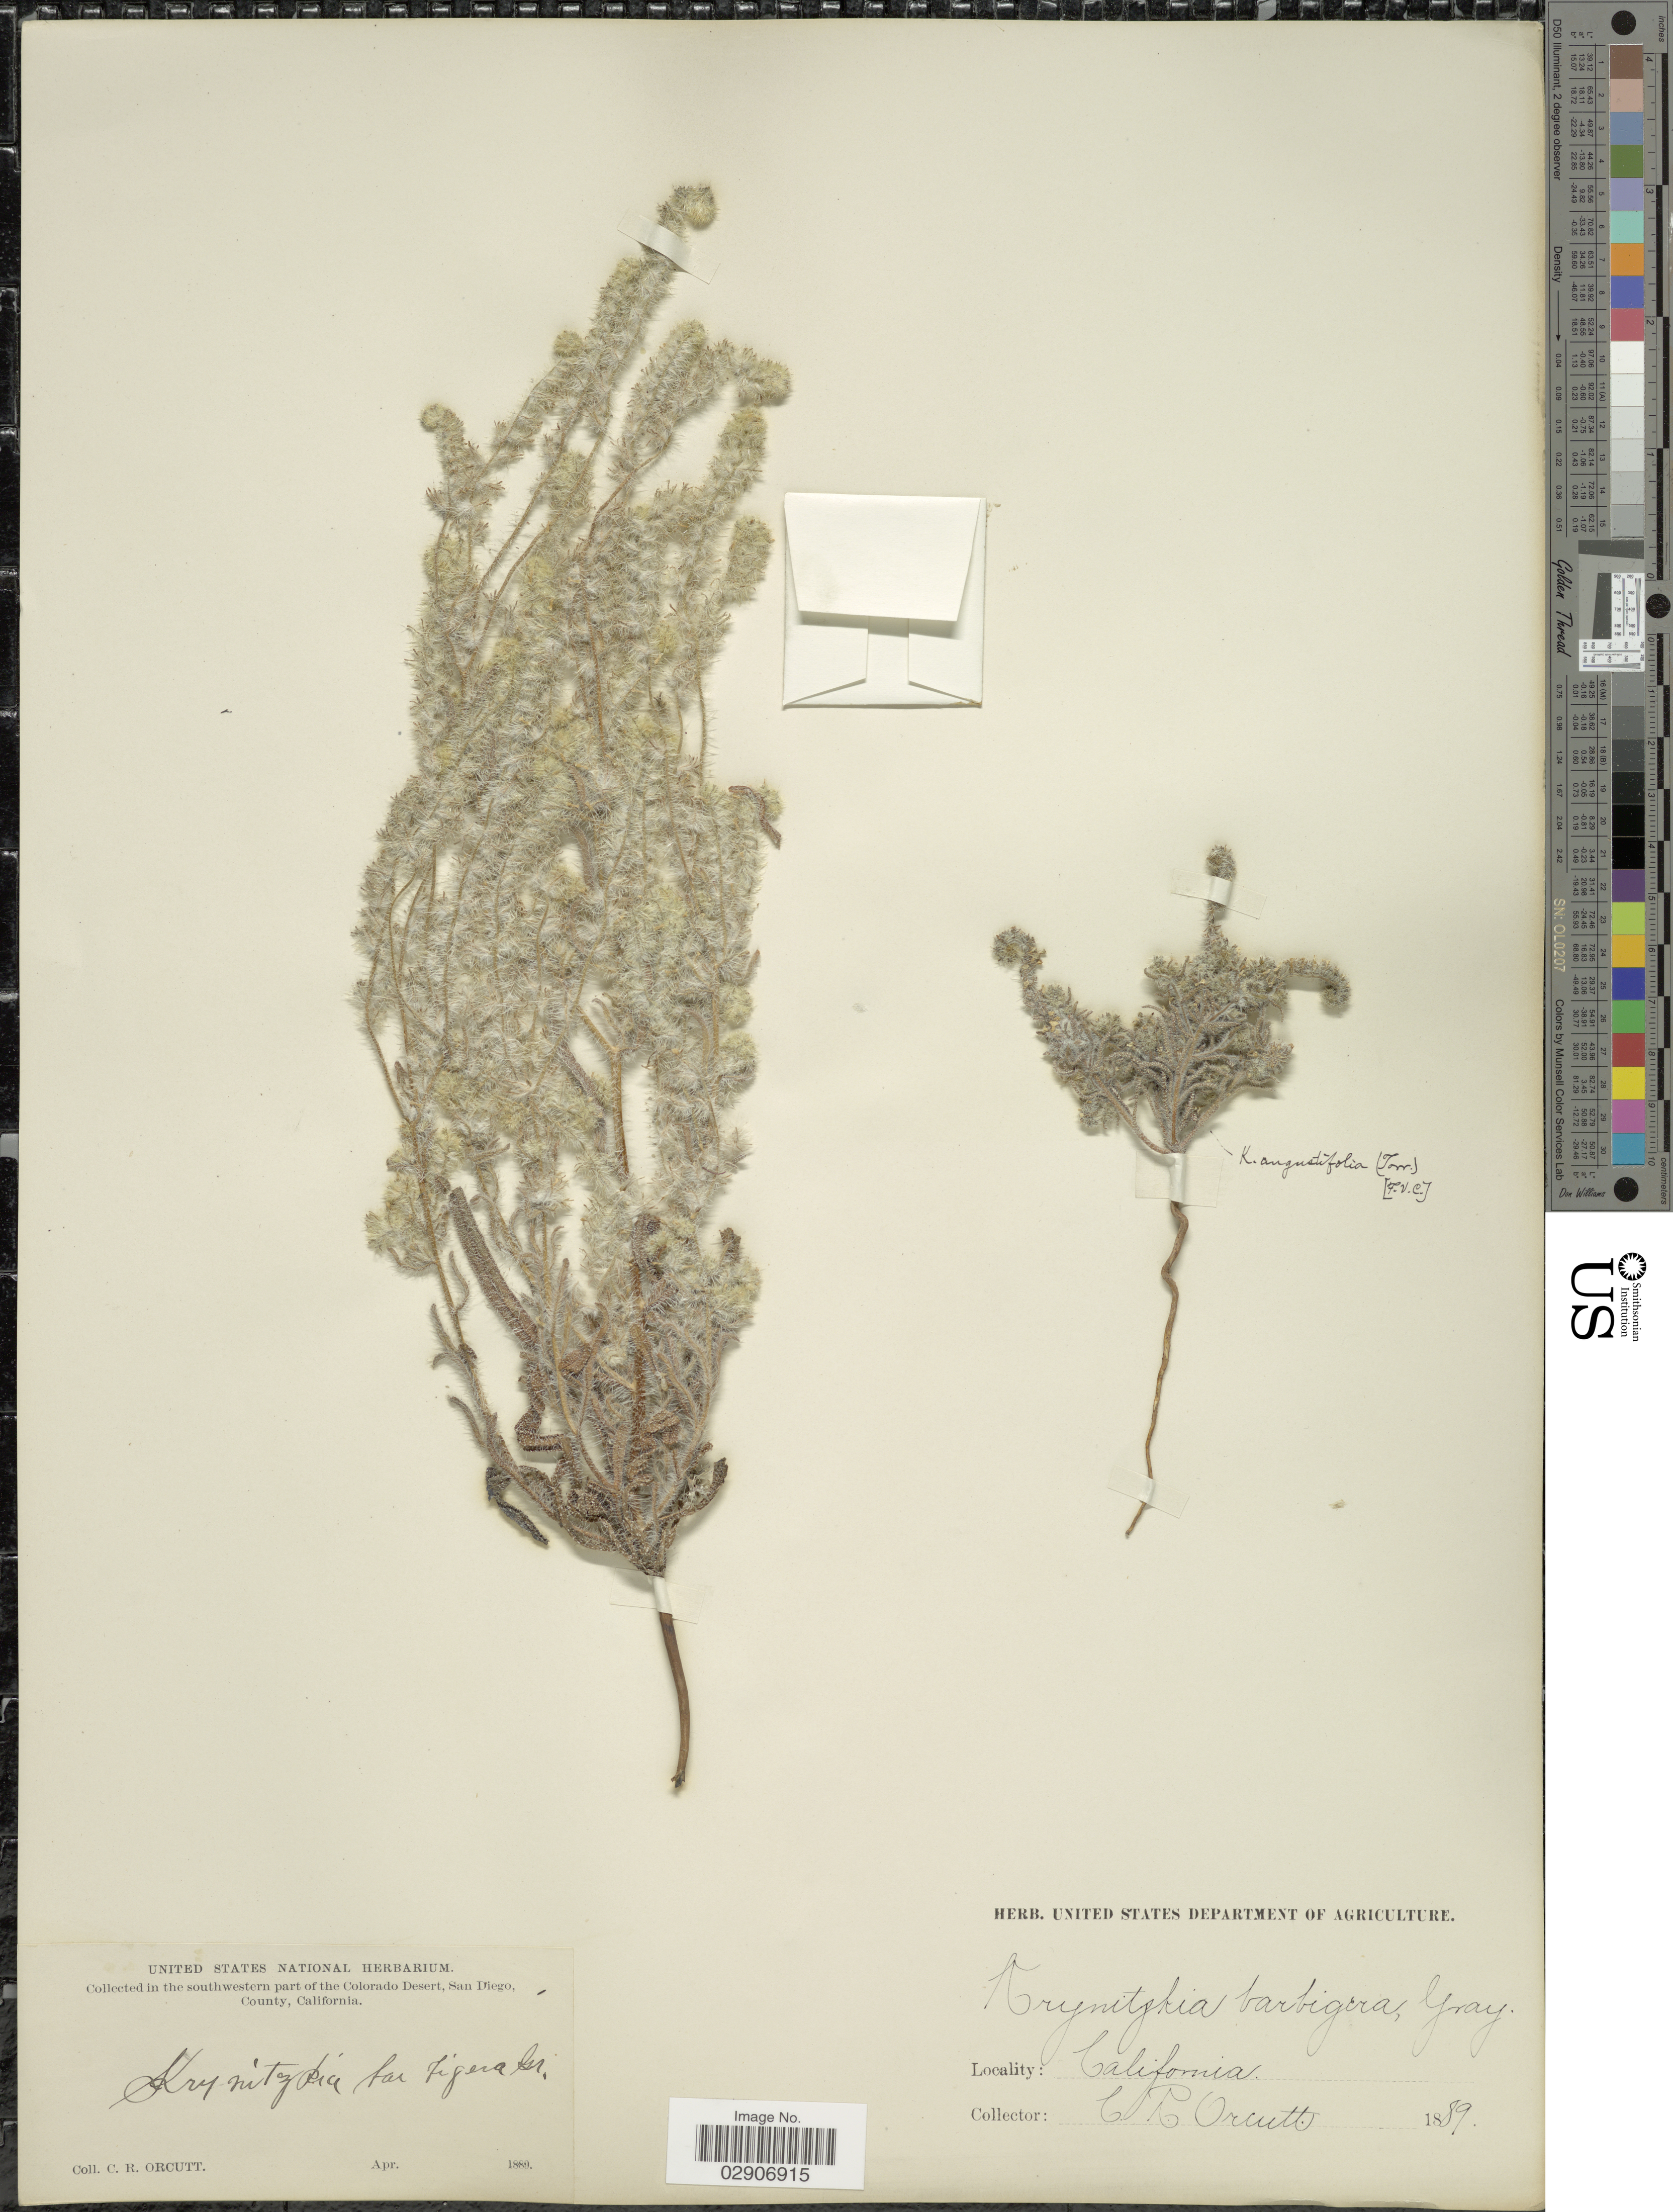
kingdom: Plantae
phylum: Tracheophyta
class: Magnoliopsida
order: Boraginales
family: Boraginaceae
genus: Cryptantha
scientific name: Cryptantha barbigera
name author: (A. Gray) Greene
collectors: C. R. Orcutt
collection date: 1889-04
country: United States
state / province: California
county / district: San Diego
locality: The Southwestern part of the Colorado Desert, San Diego, County, California.